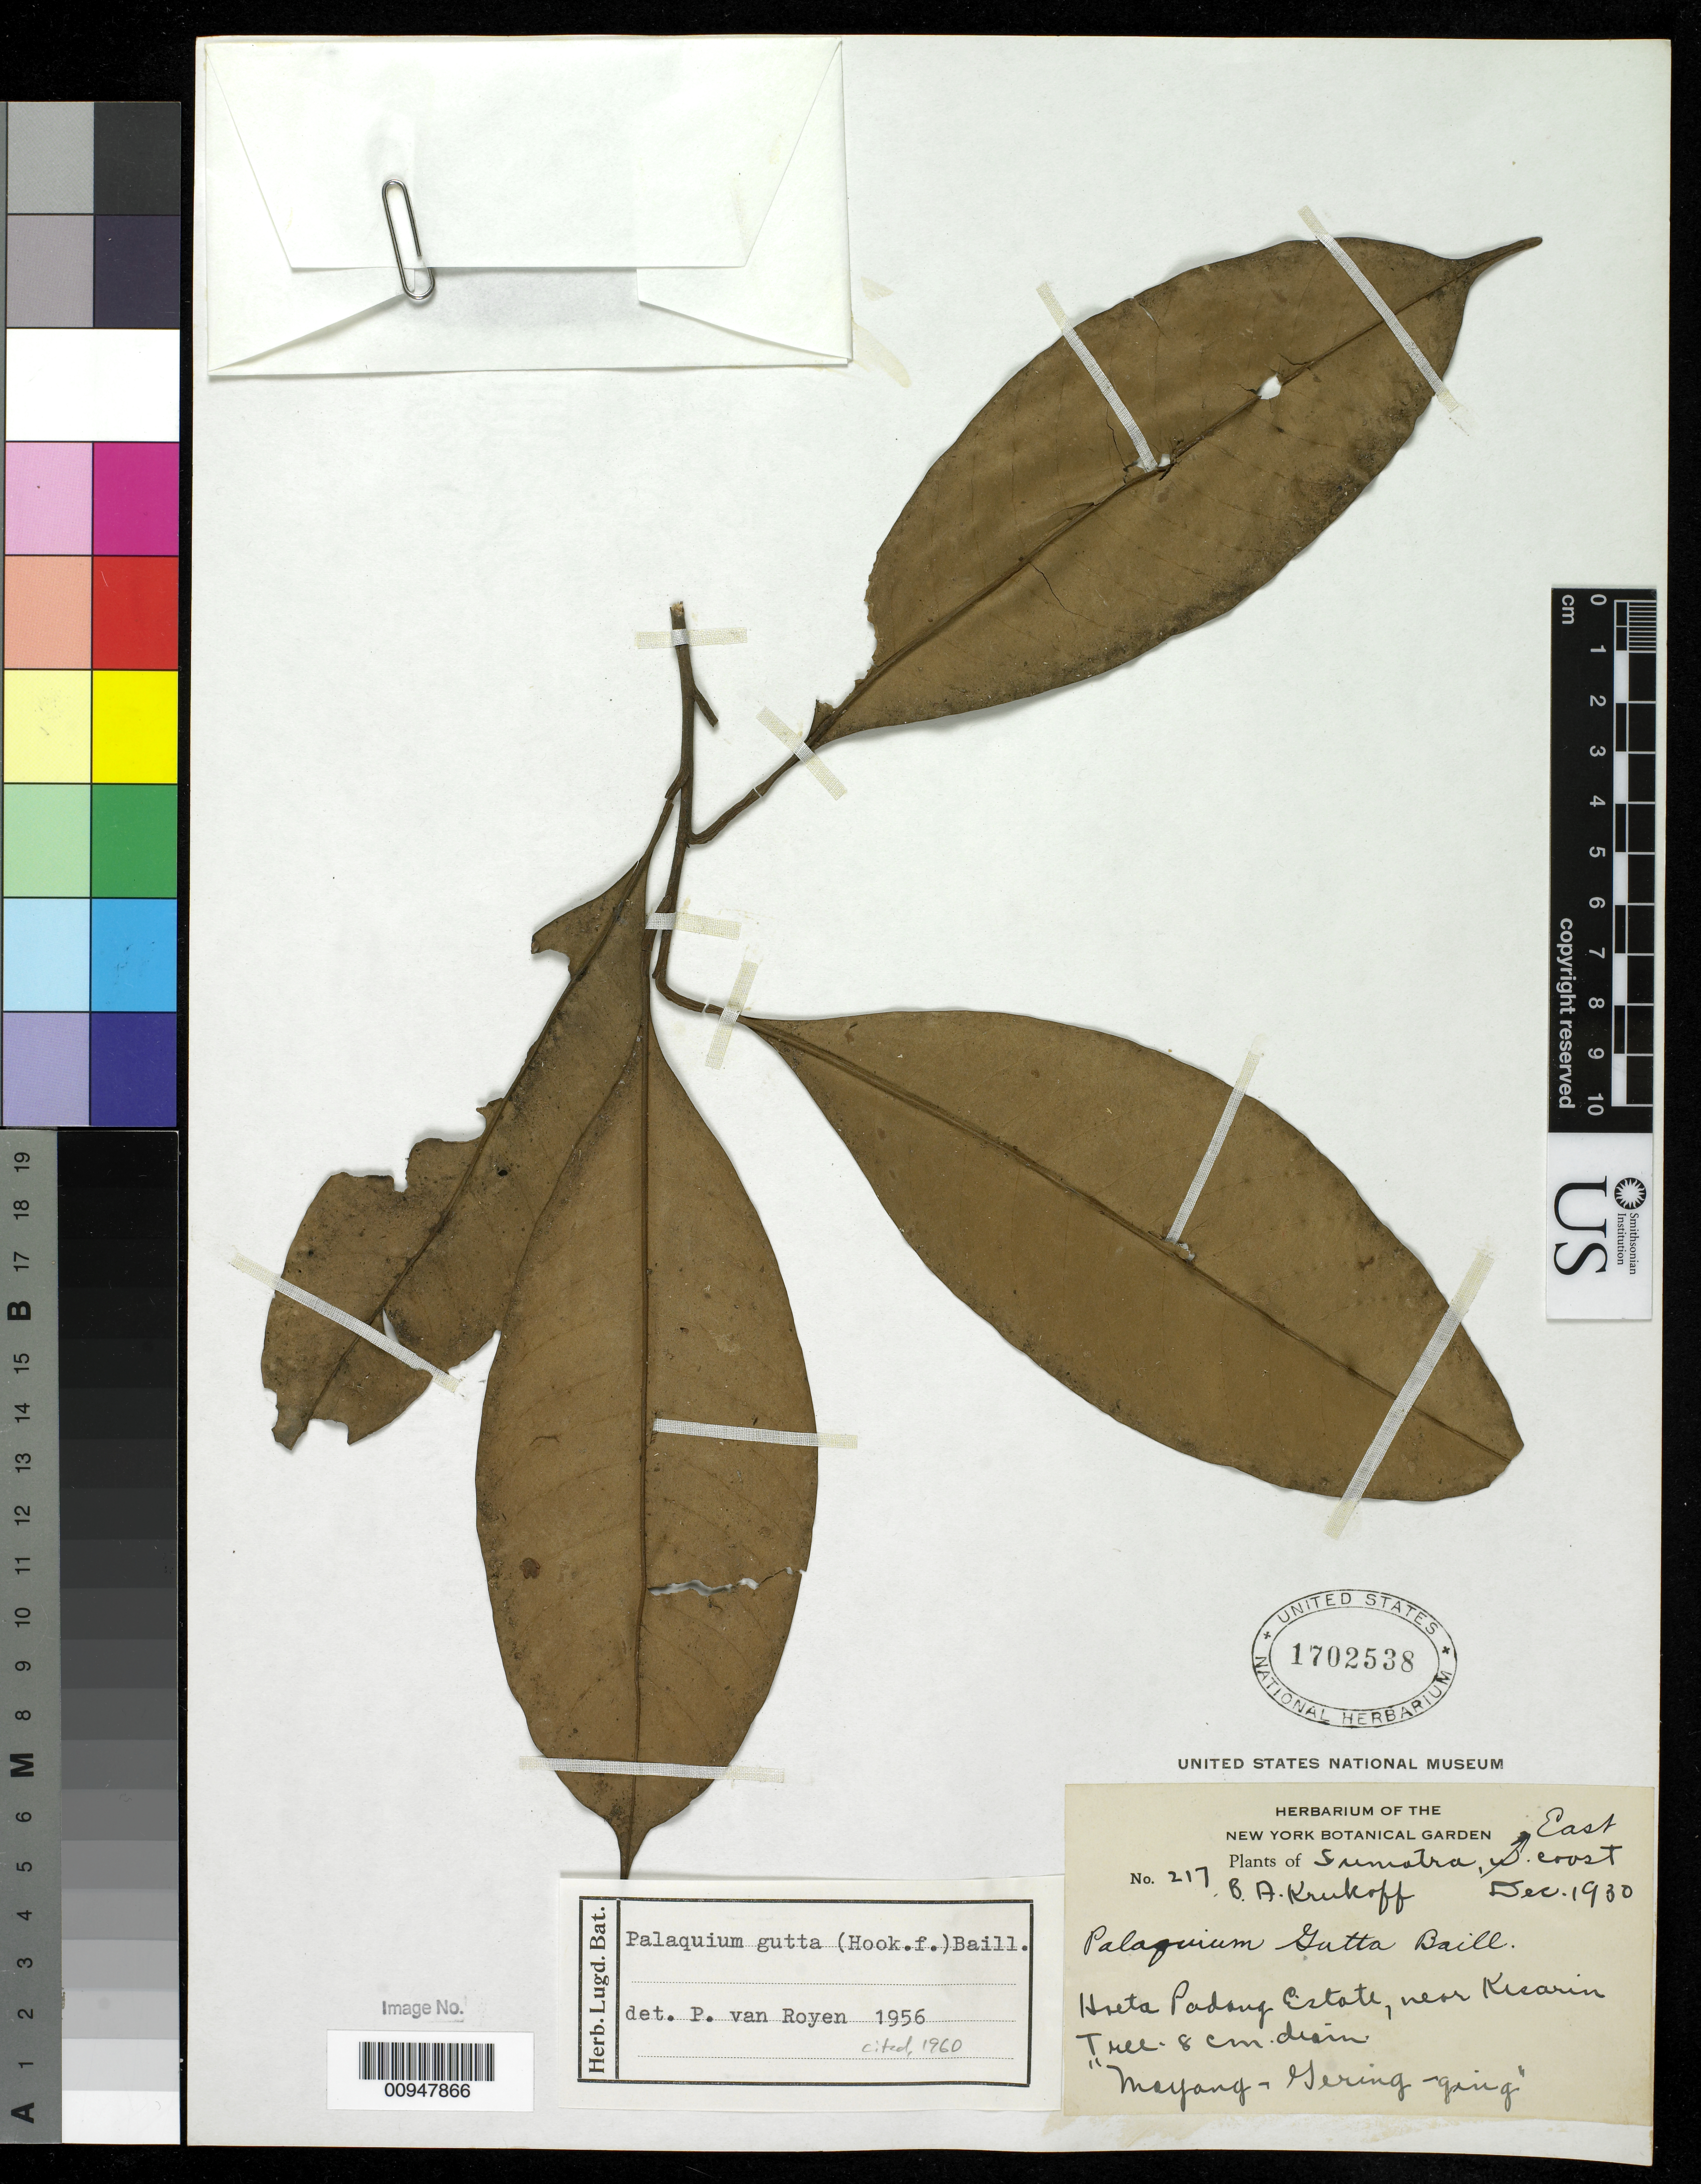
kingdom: Plantae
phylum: Tracheophyta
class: Magnoliopsida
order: Ericales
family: Sapotaceae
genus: Palaquium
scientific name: Palaquium gutta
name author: (Hook.) Baill.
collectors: B. A. Krukoff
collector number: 217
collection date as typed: Dec 1930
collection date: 1930-12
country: Indonesia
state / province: Sumatra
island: Sumatra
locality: Hseta Padang Estate, near Kisarin, E. coast of Sumatra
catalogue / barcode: US 1702538